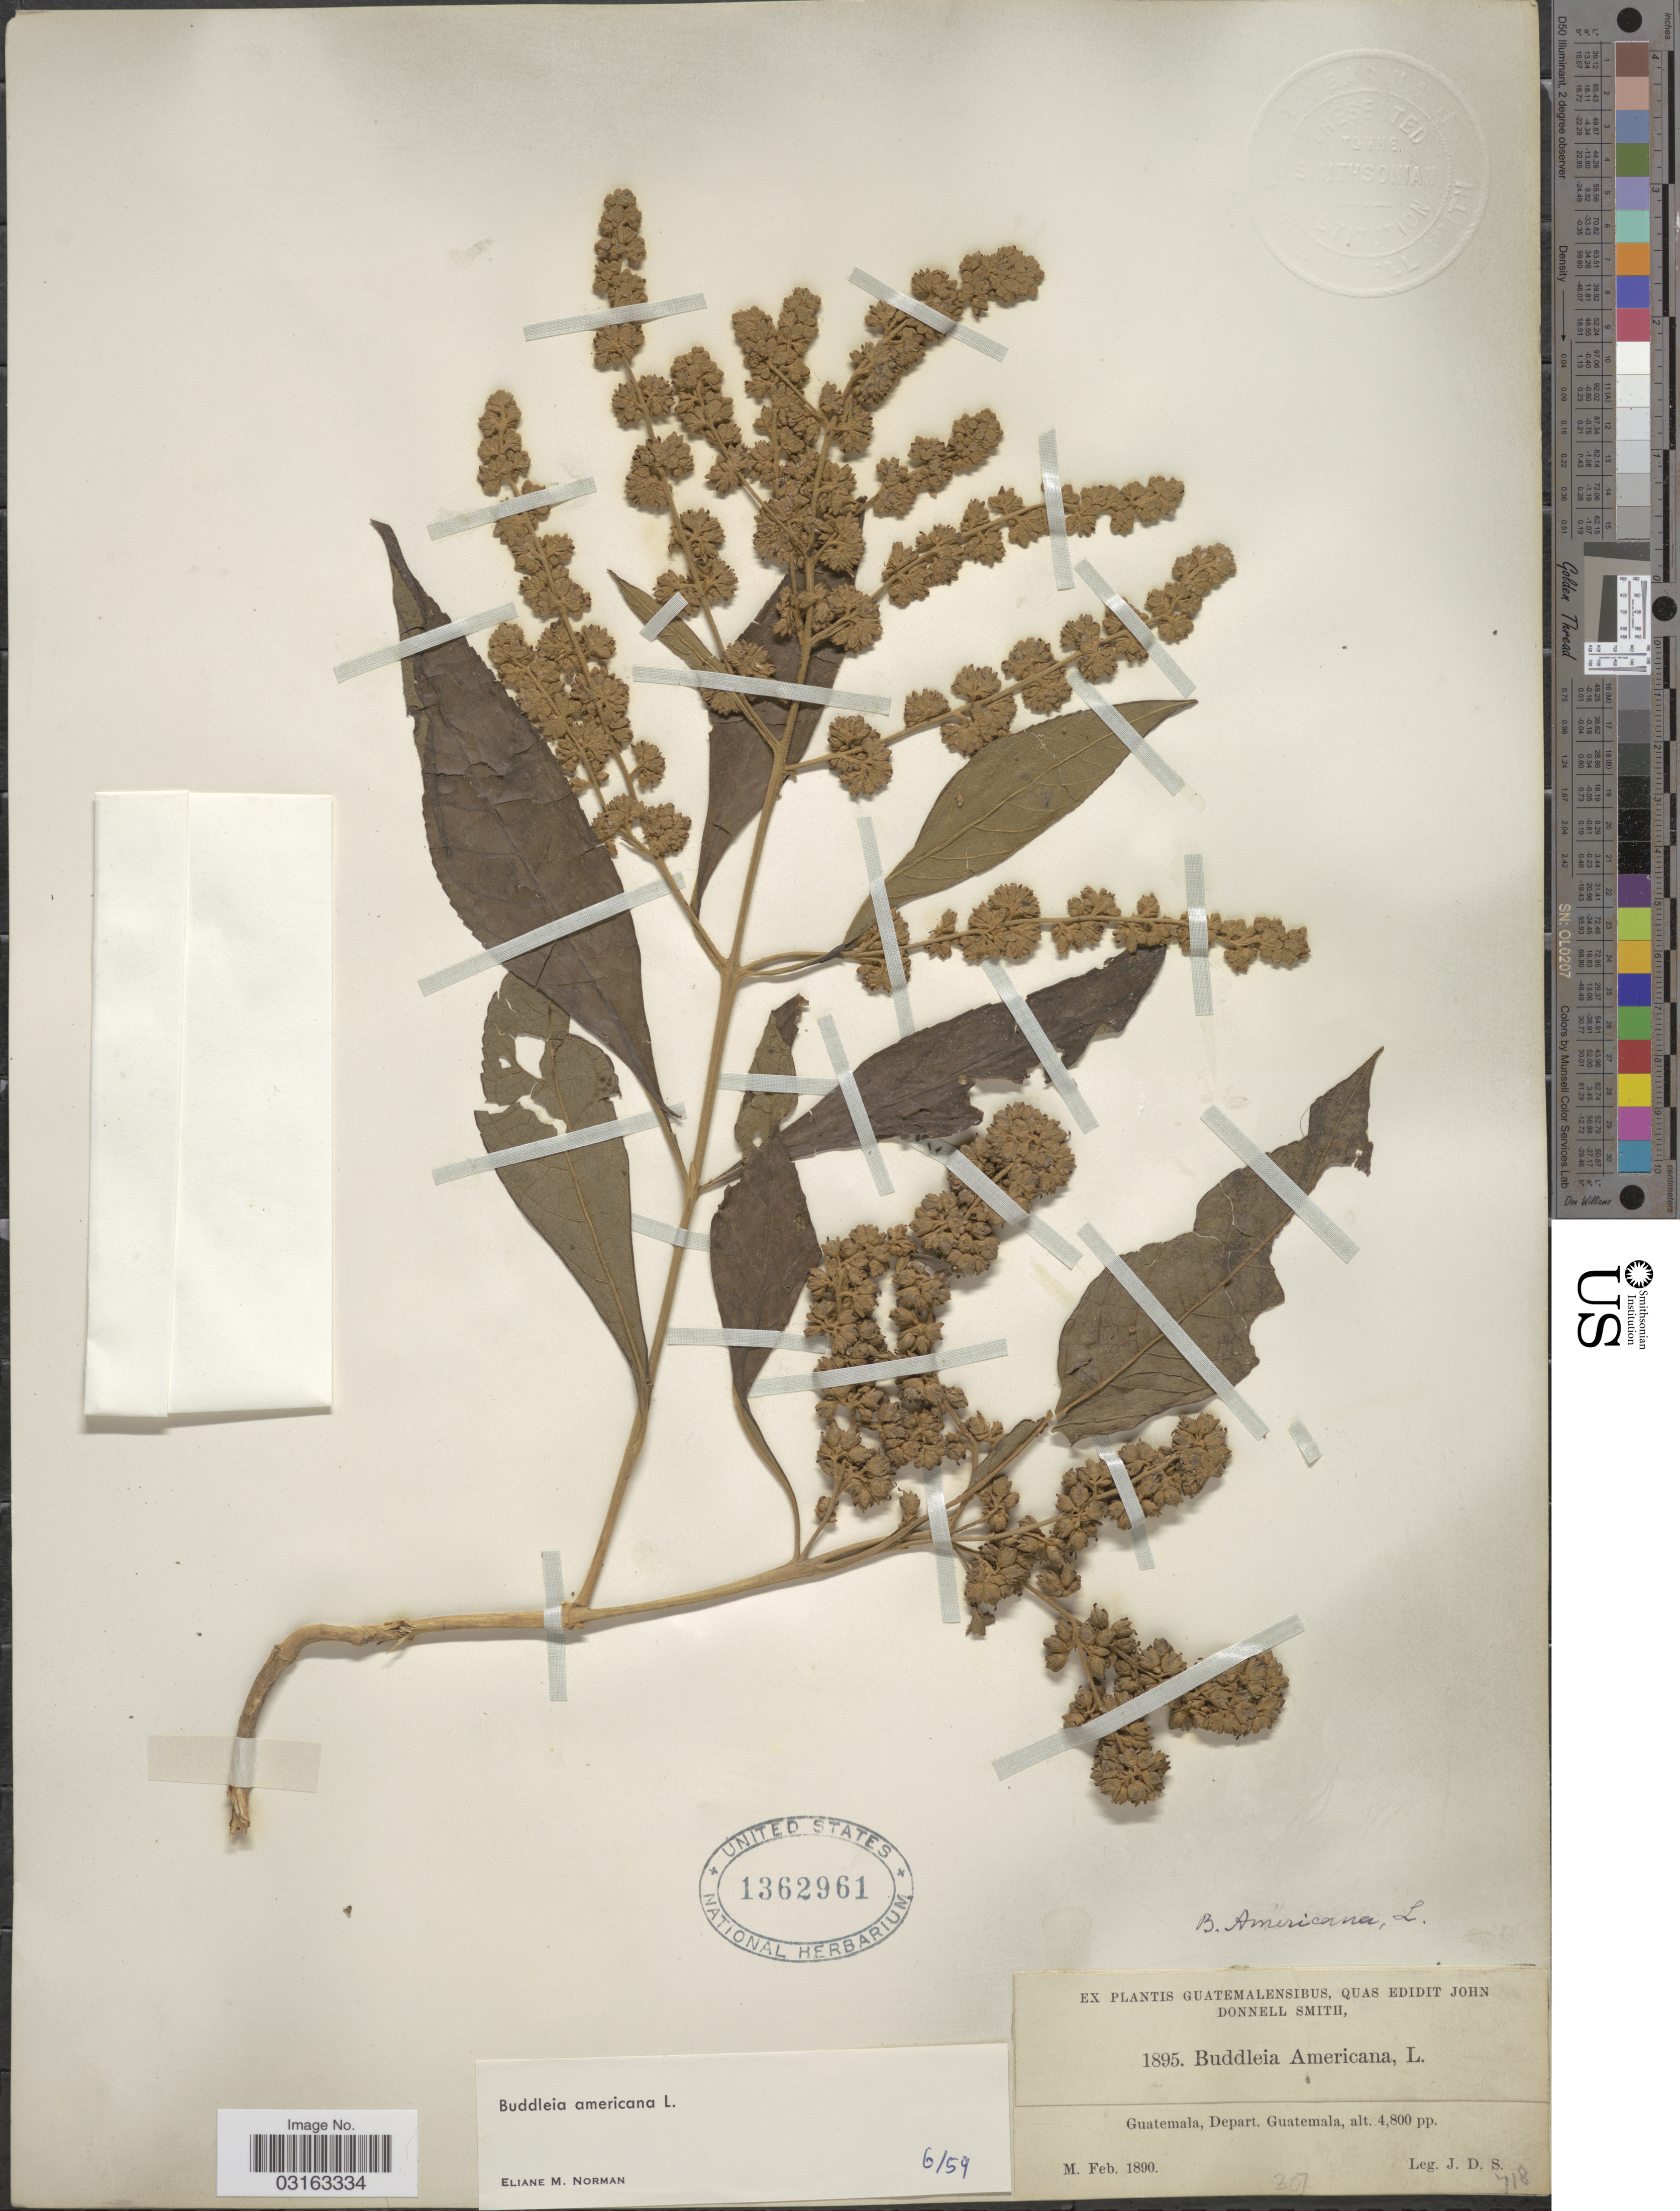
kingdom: Plantae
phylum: Tracheophyta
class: Magnoliopsida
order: Lamiales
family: Scrophulariaceae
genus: Buddleja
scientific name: Buddleja americana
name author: L.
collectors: J. Donnell Smith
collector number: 1895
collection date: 1890-02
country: Guatemala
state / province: Guatemala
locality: Depart. Guatemala.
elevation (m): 1463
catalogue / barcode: US 1362961